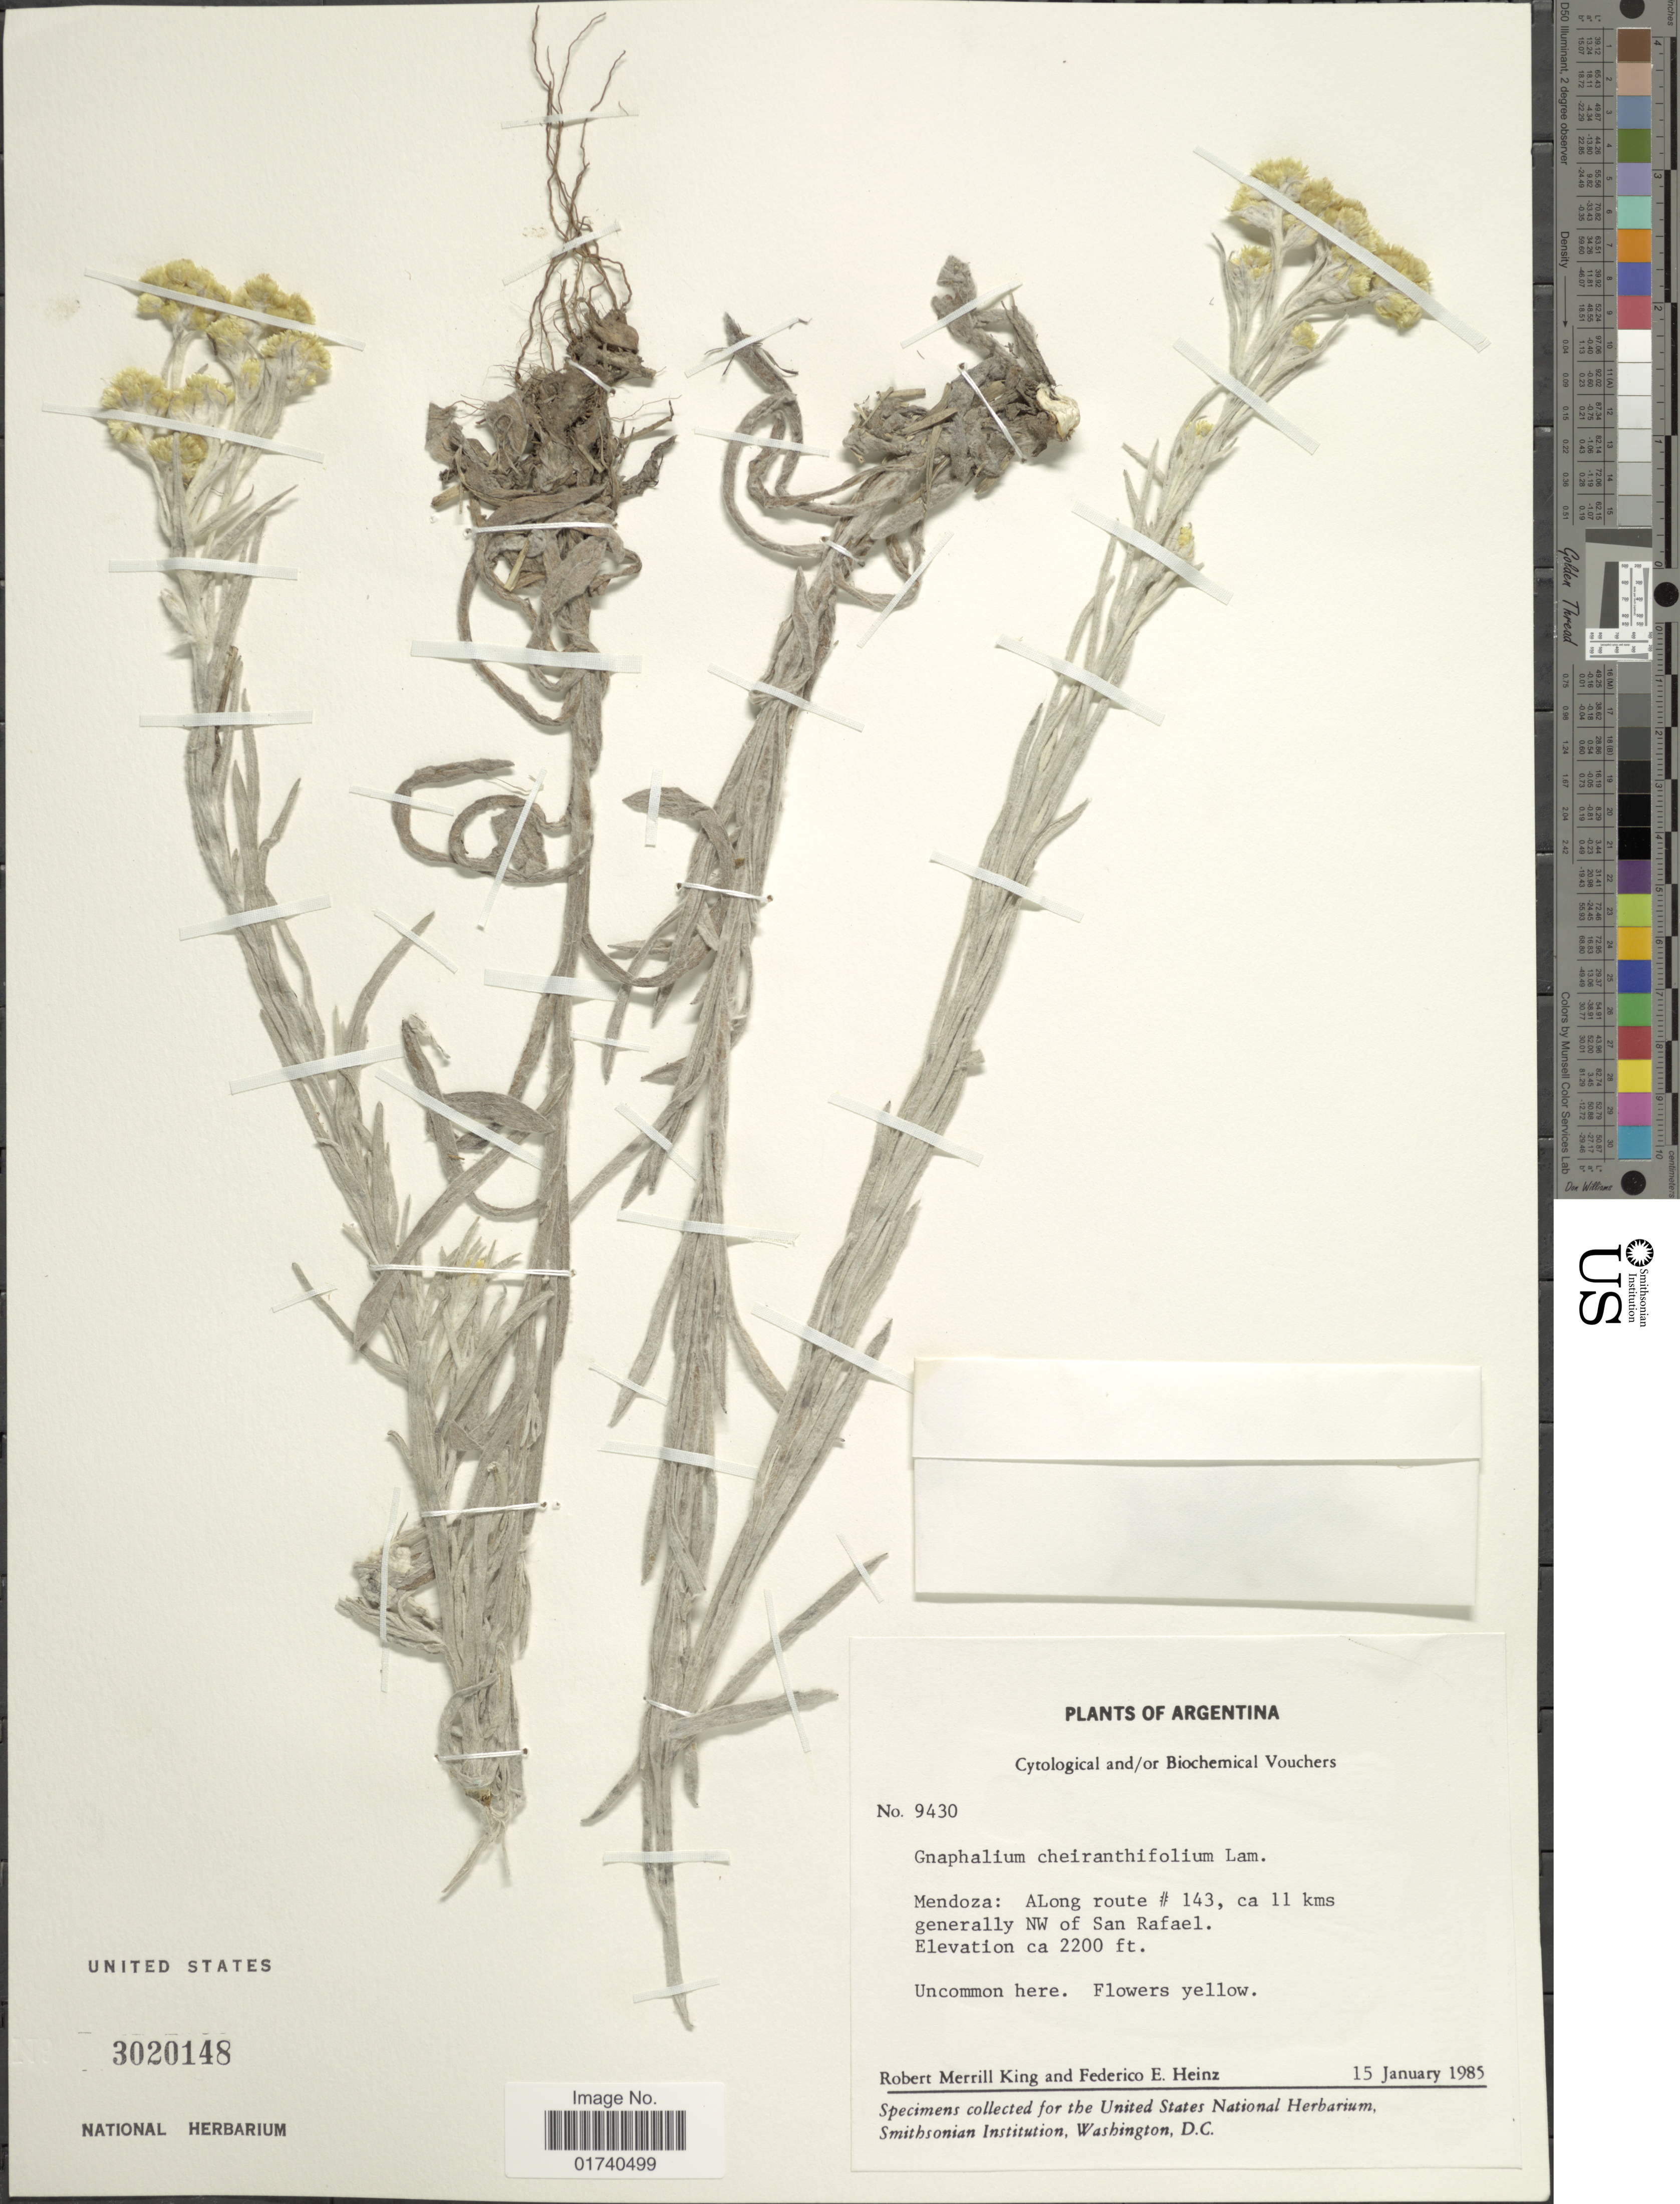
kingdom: Plantae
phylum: Tracheophyta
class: Magnoliopsida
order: Asterales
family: Asteraceae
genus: Pseudognaphalium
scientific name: Pseudognaphalium cheiranthifolium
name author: (Lam.) Hilliard & B.L. Burtt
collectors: R. M. King & F. Heinz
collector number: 9430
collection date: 1985-01-15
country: Argentina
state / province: Mendoza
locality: Along route # 143, ca 11 kms generally NW of San Rafael.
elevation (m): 671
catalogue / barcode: US 3020148